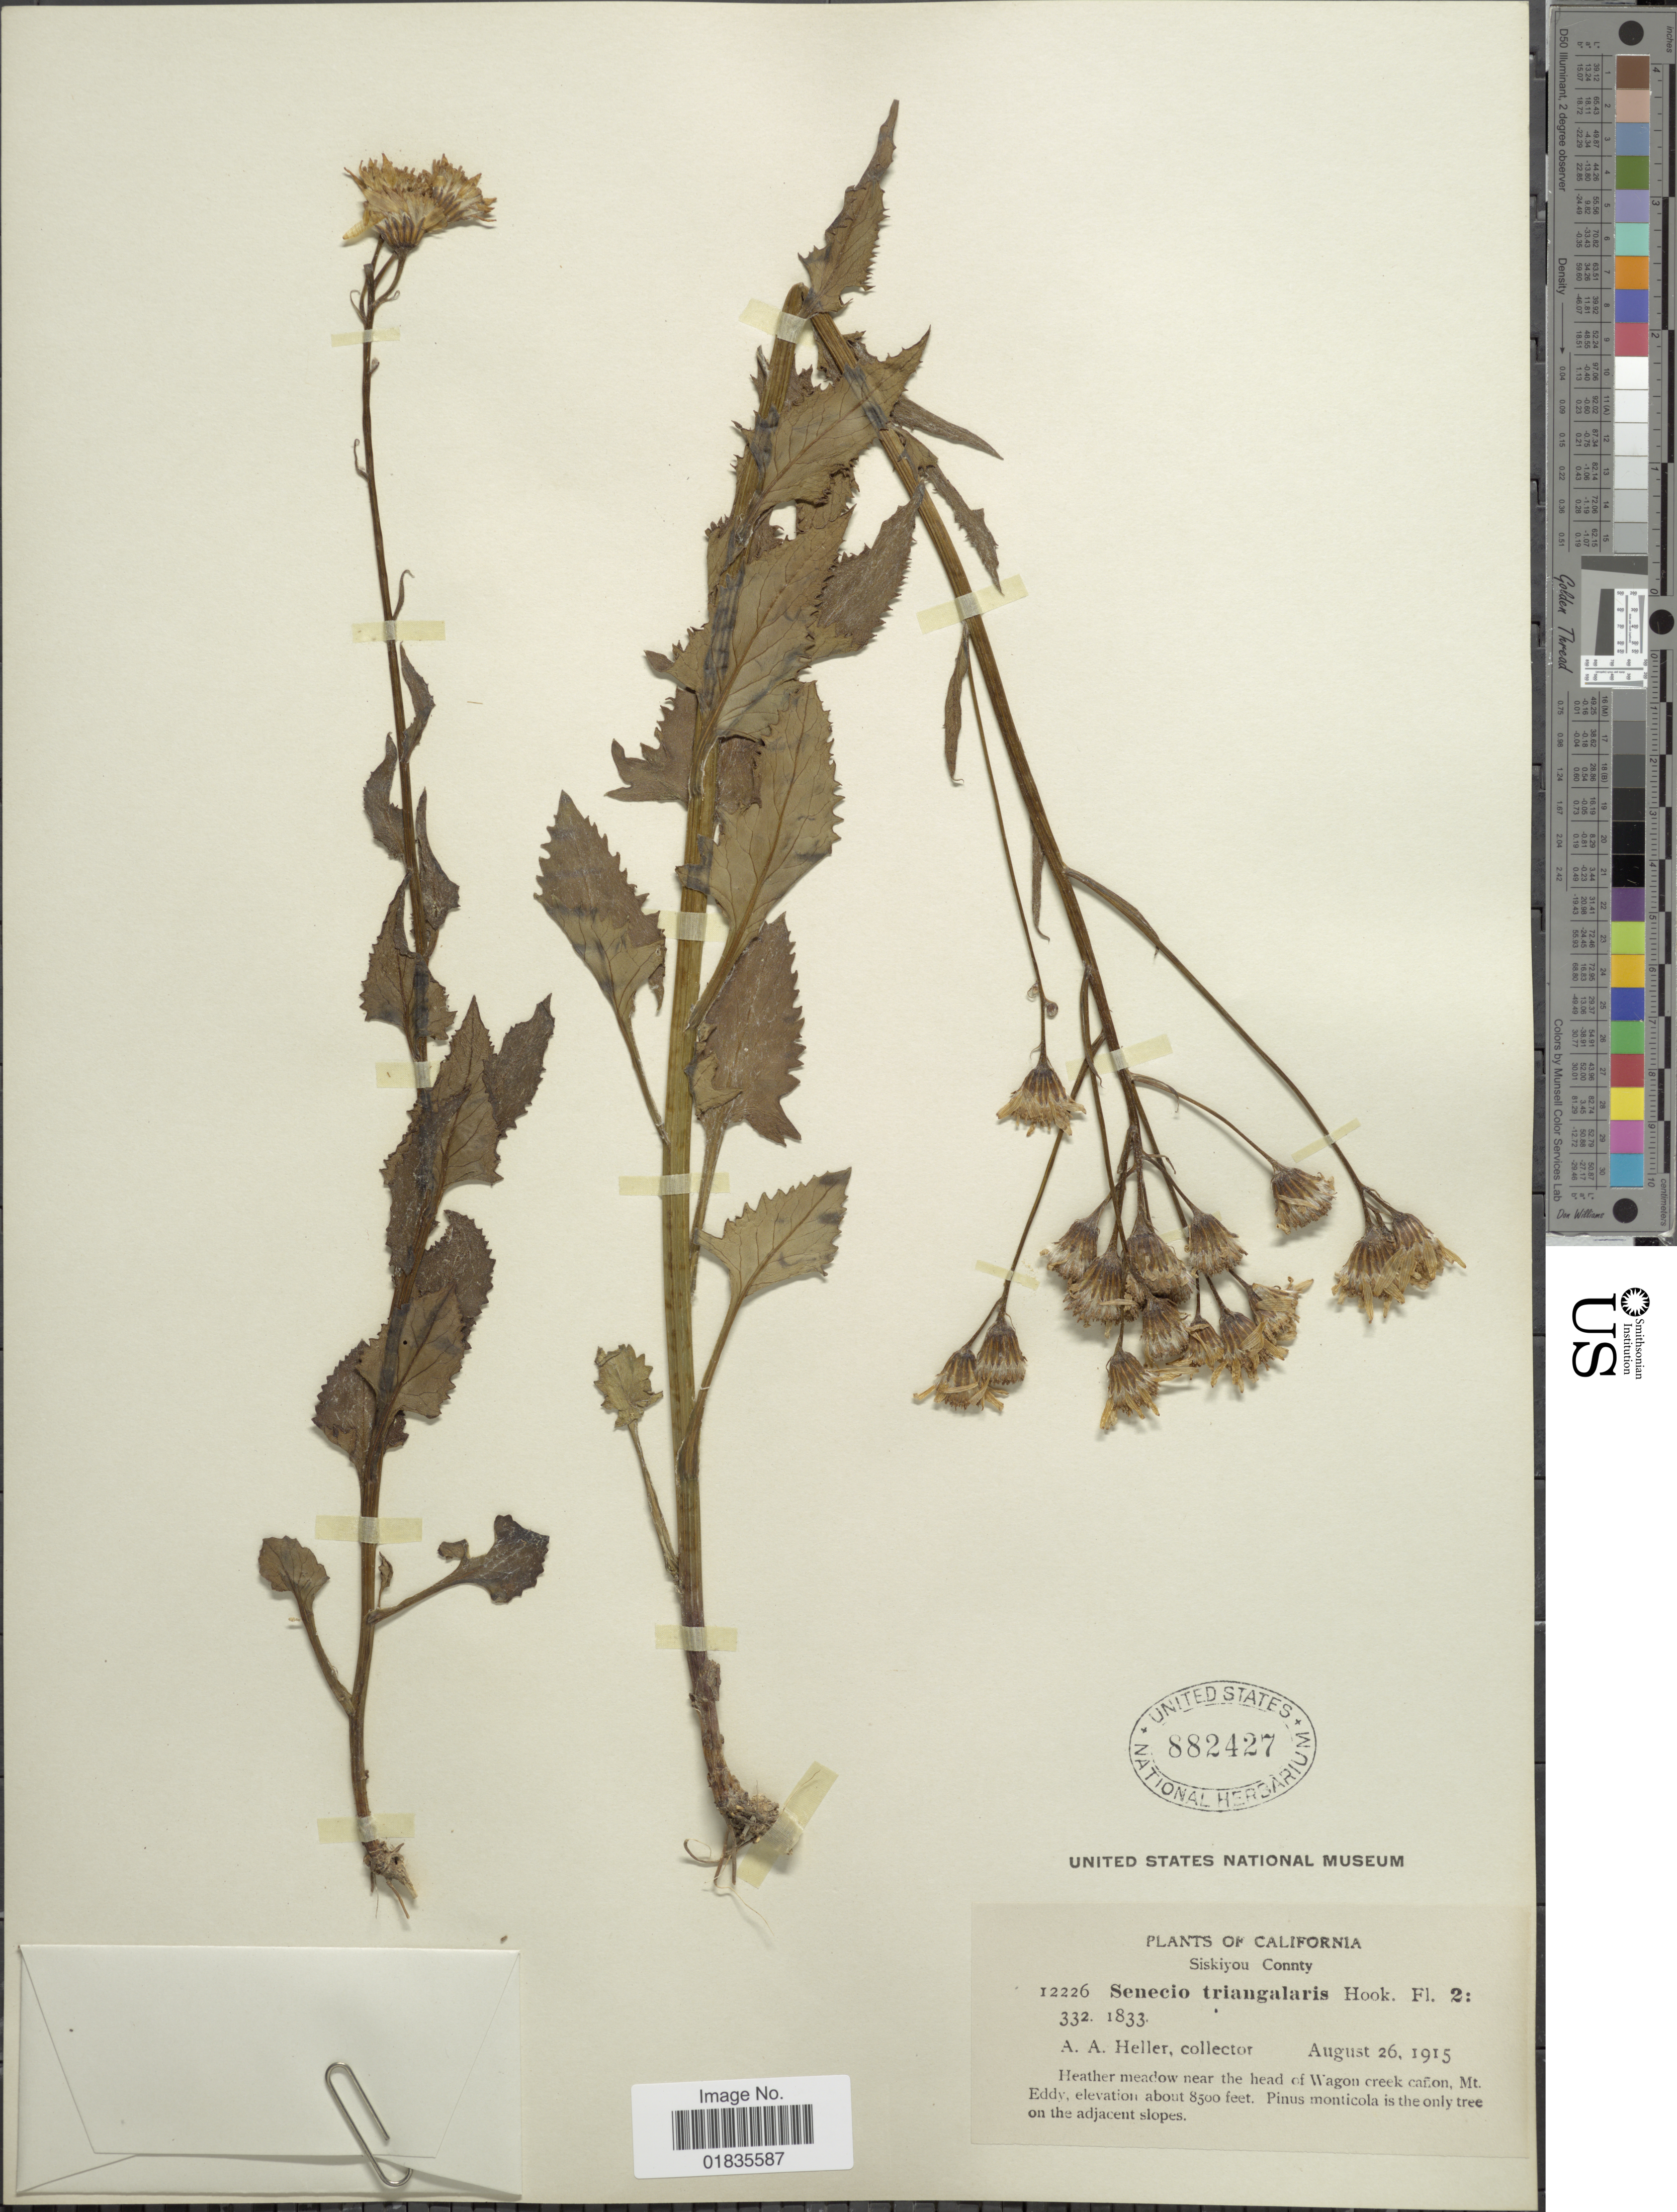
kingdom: Plantae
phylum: Tracheophyta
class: Magnoliopsida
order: Asterales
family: Asteraceae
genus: Senecio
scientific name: Senecio triangularis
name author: Hook.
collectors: A. A. Heller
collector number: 12226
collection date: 1915-08-26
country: United States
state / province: California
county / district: Siskiyou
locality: Siskiyou County, heather meadow near the head of Wagon Creek cañon, Mt. Eddy.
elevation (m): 2591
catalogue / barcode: US 882427